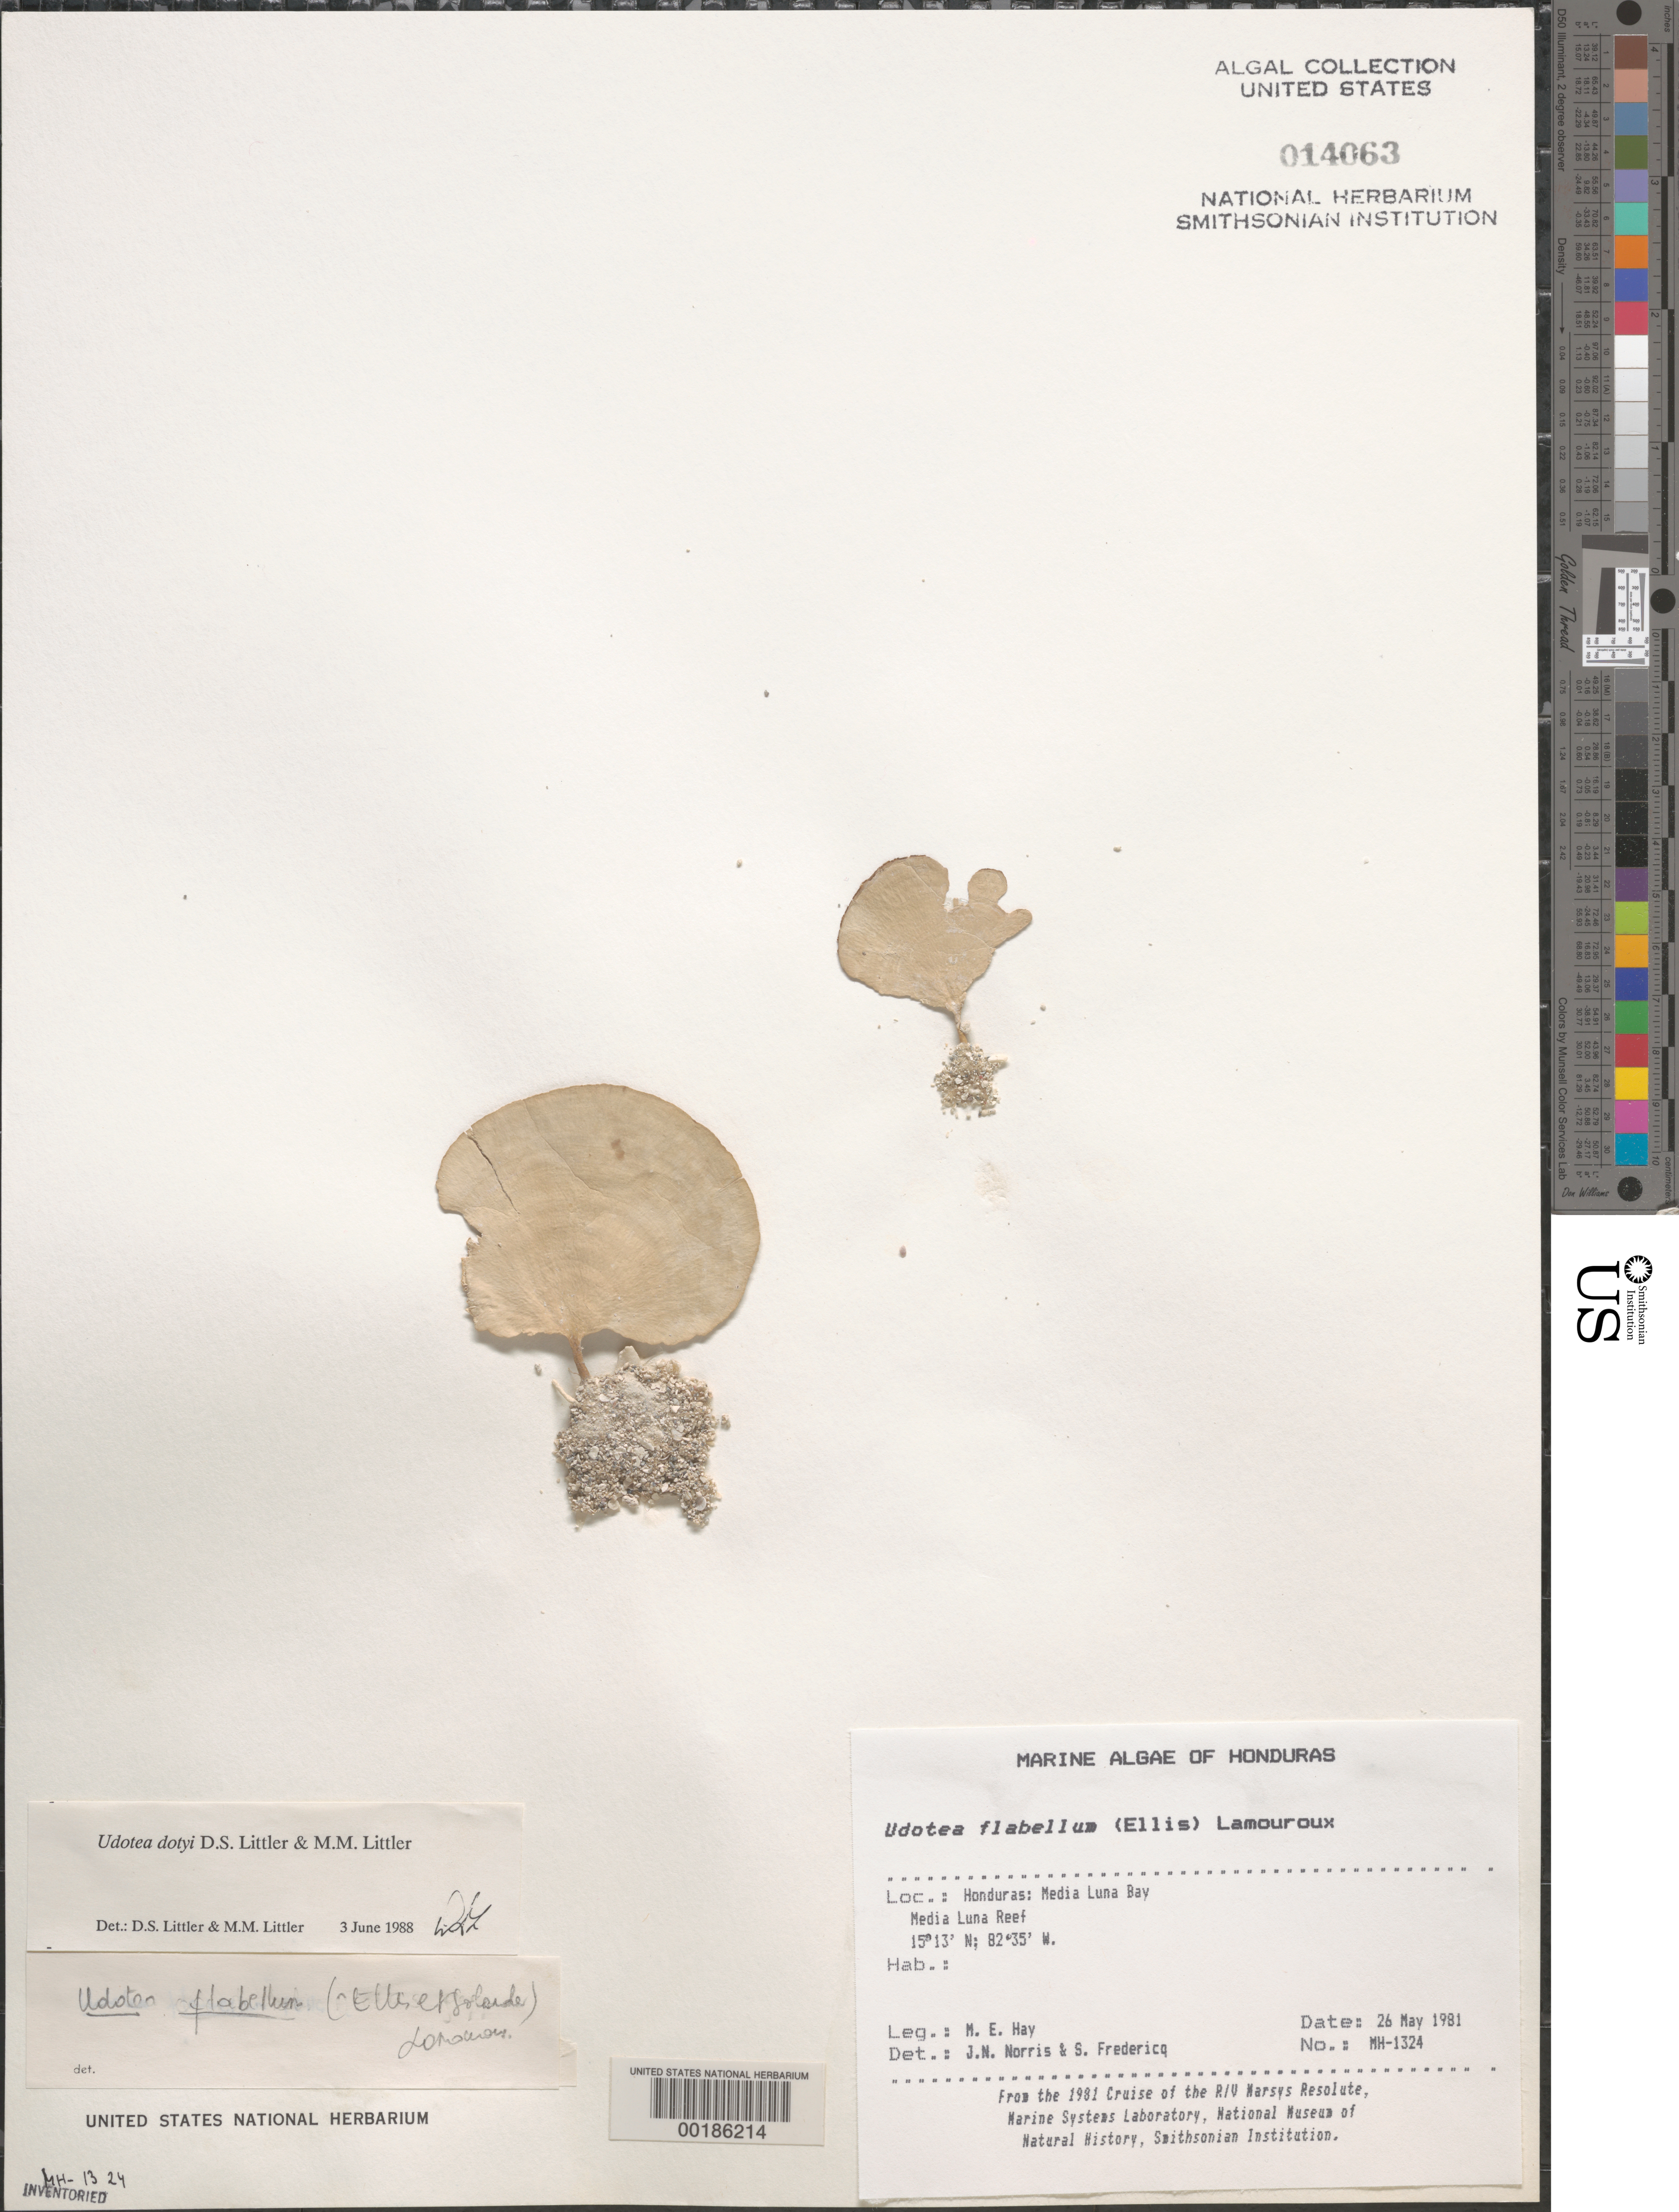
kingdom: Plantae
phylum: Chlorophyta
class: Ulvophyceae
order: Bryopsidales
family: Udoteaceae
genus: Udotea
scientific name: Udotea dotyi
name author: D.S. Littler & Littler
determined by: Littler, D. S.; Littler, M. M.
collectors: M. E. Hay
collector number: MEH-1324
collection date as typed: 26 May 1981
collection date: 1981-05-26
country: Honduras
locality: Media Luna Reef, Media Luna Bay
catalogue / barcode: US 14063